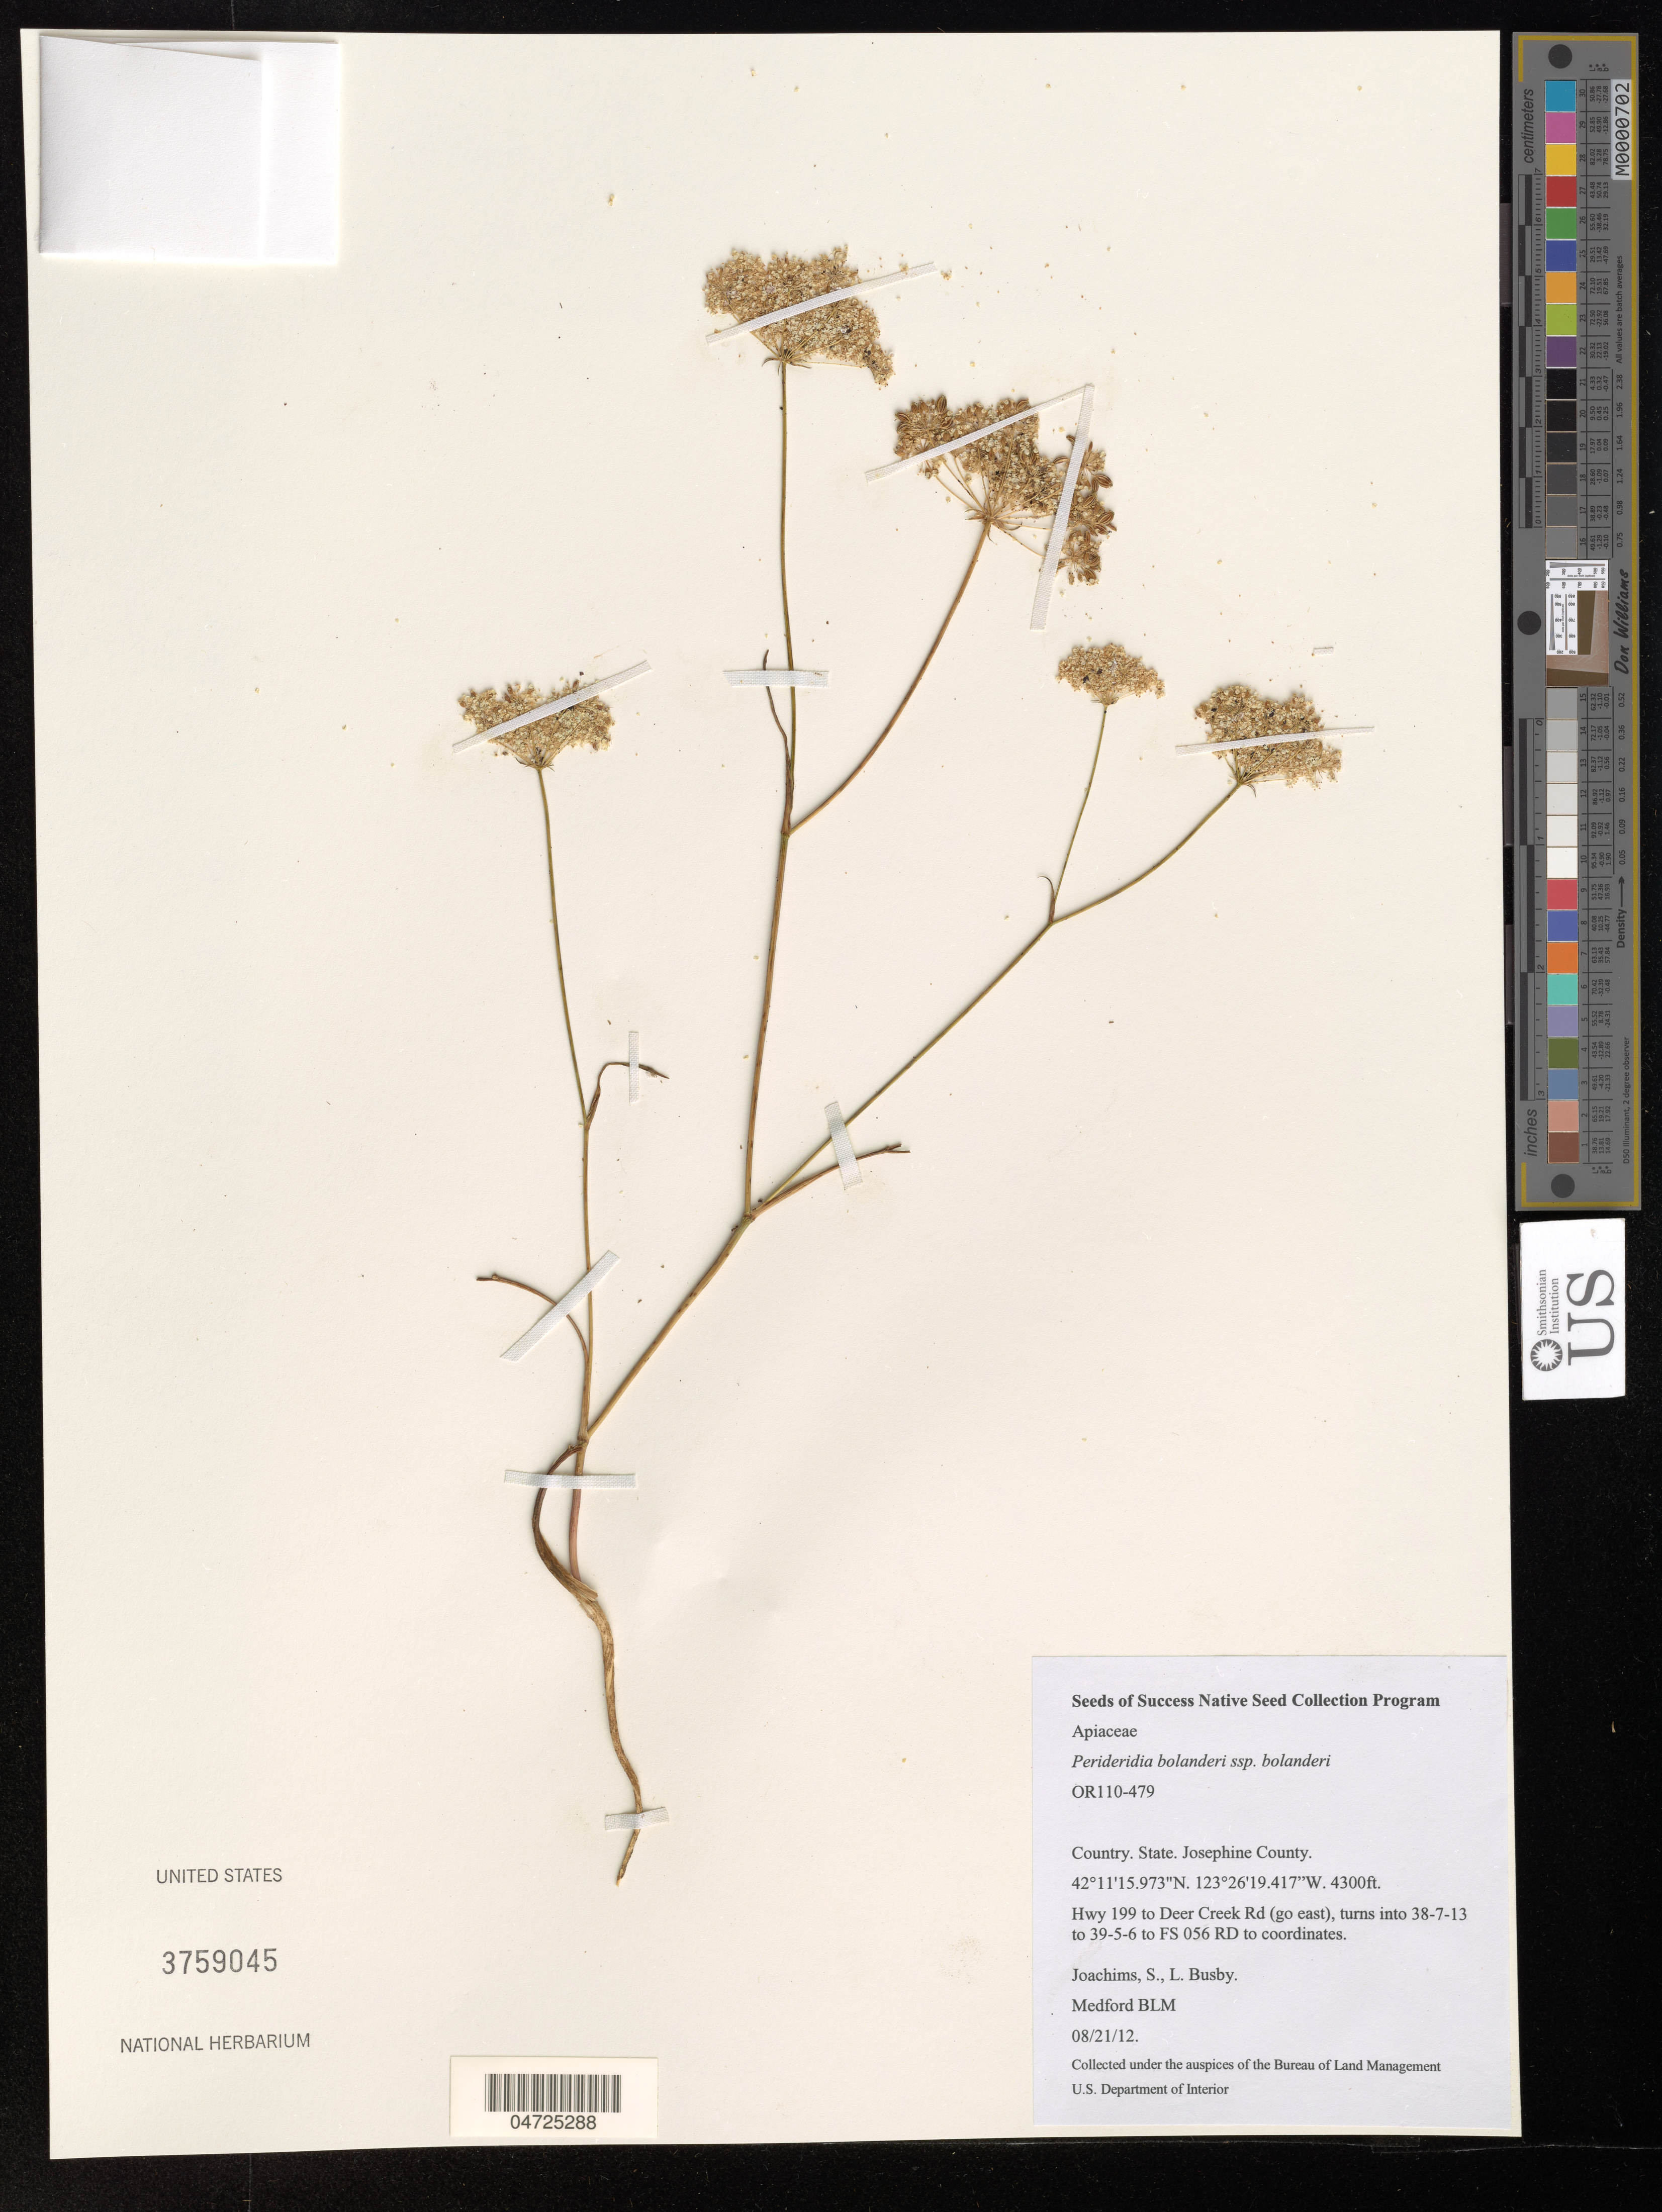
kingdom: Plantae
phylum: Tracheophyta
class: Magnoliopsida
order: Apiales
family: Apiaceae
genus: Perideridia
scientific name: Perideridia bolanderi subsp. bolanderi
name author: (A. Gray) A. Nelson & J.F. Macbr.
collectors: S. Joachims & L. Busby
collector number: OR110-479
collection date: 2012-08-21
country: United States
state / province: Oregon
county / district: Josephine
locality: Josephine County. Hwy 199 to Deer Creek Rd (go east), turns into 38-7-13 to 39-5-6 to FS 056 RD to coordinates.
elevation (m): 1311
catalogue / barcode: US 3759045